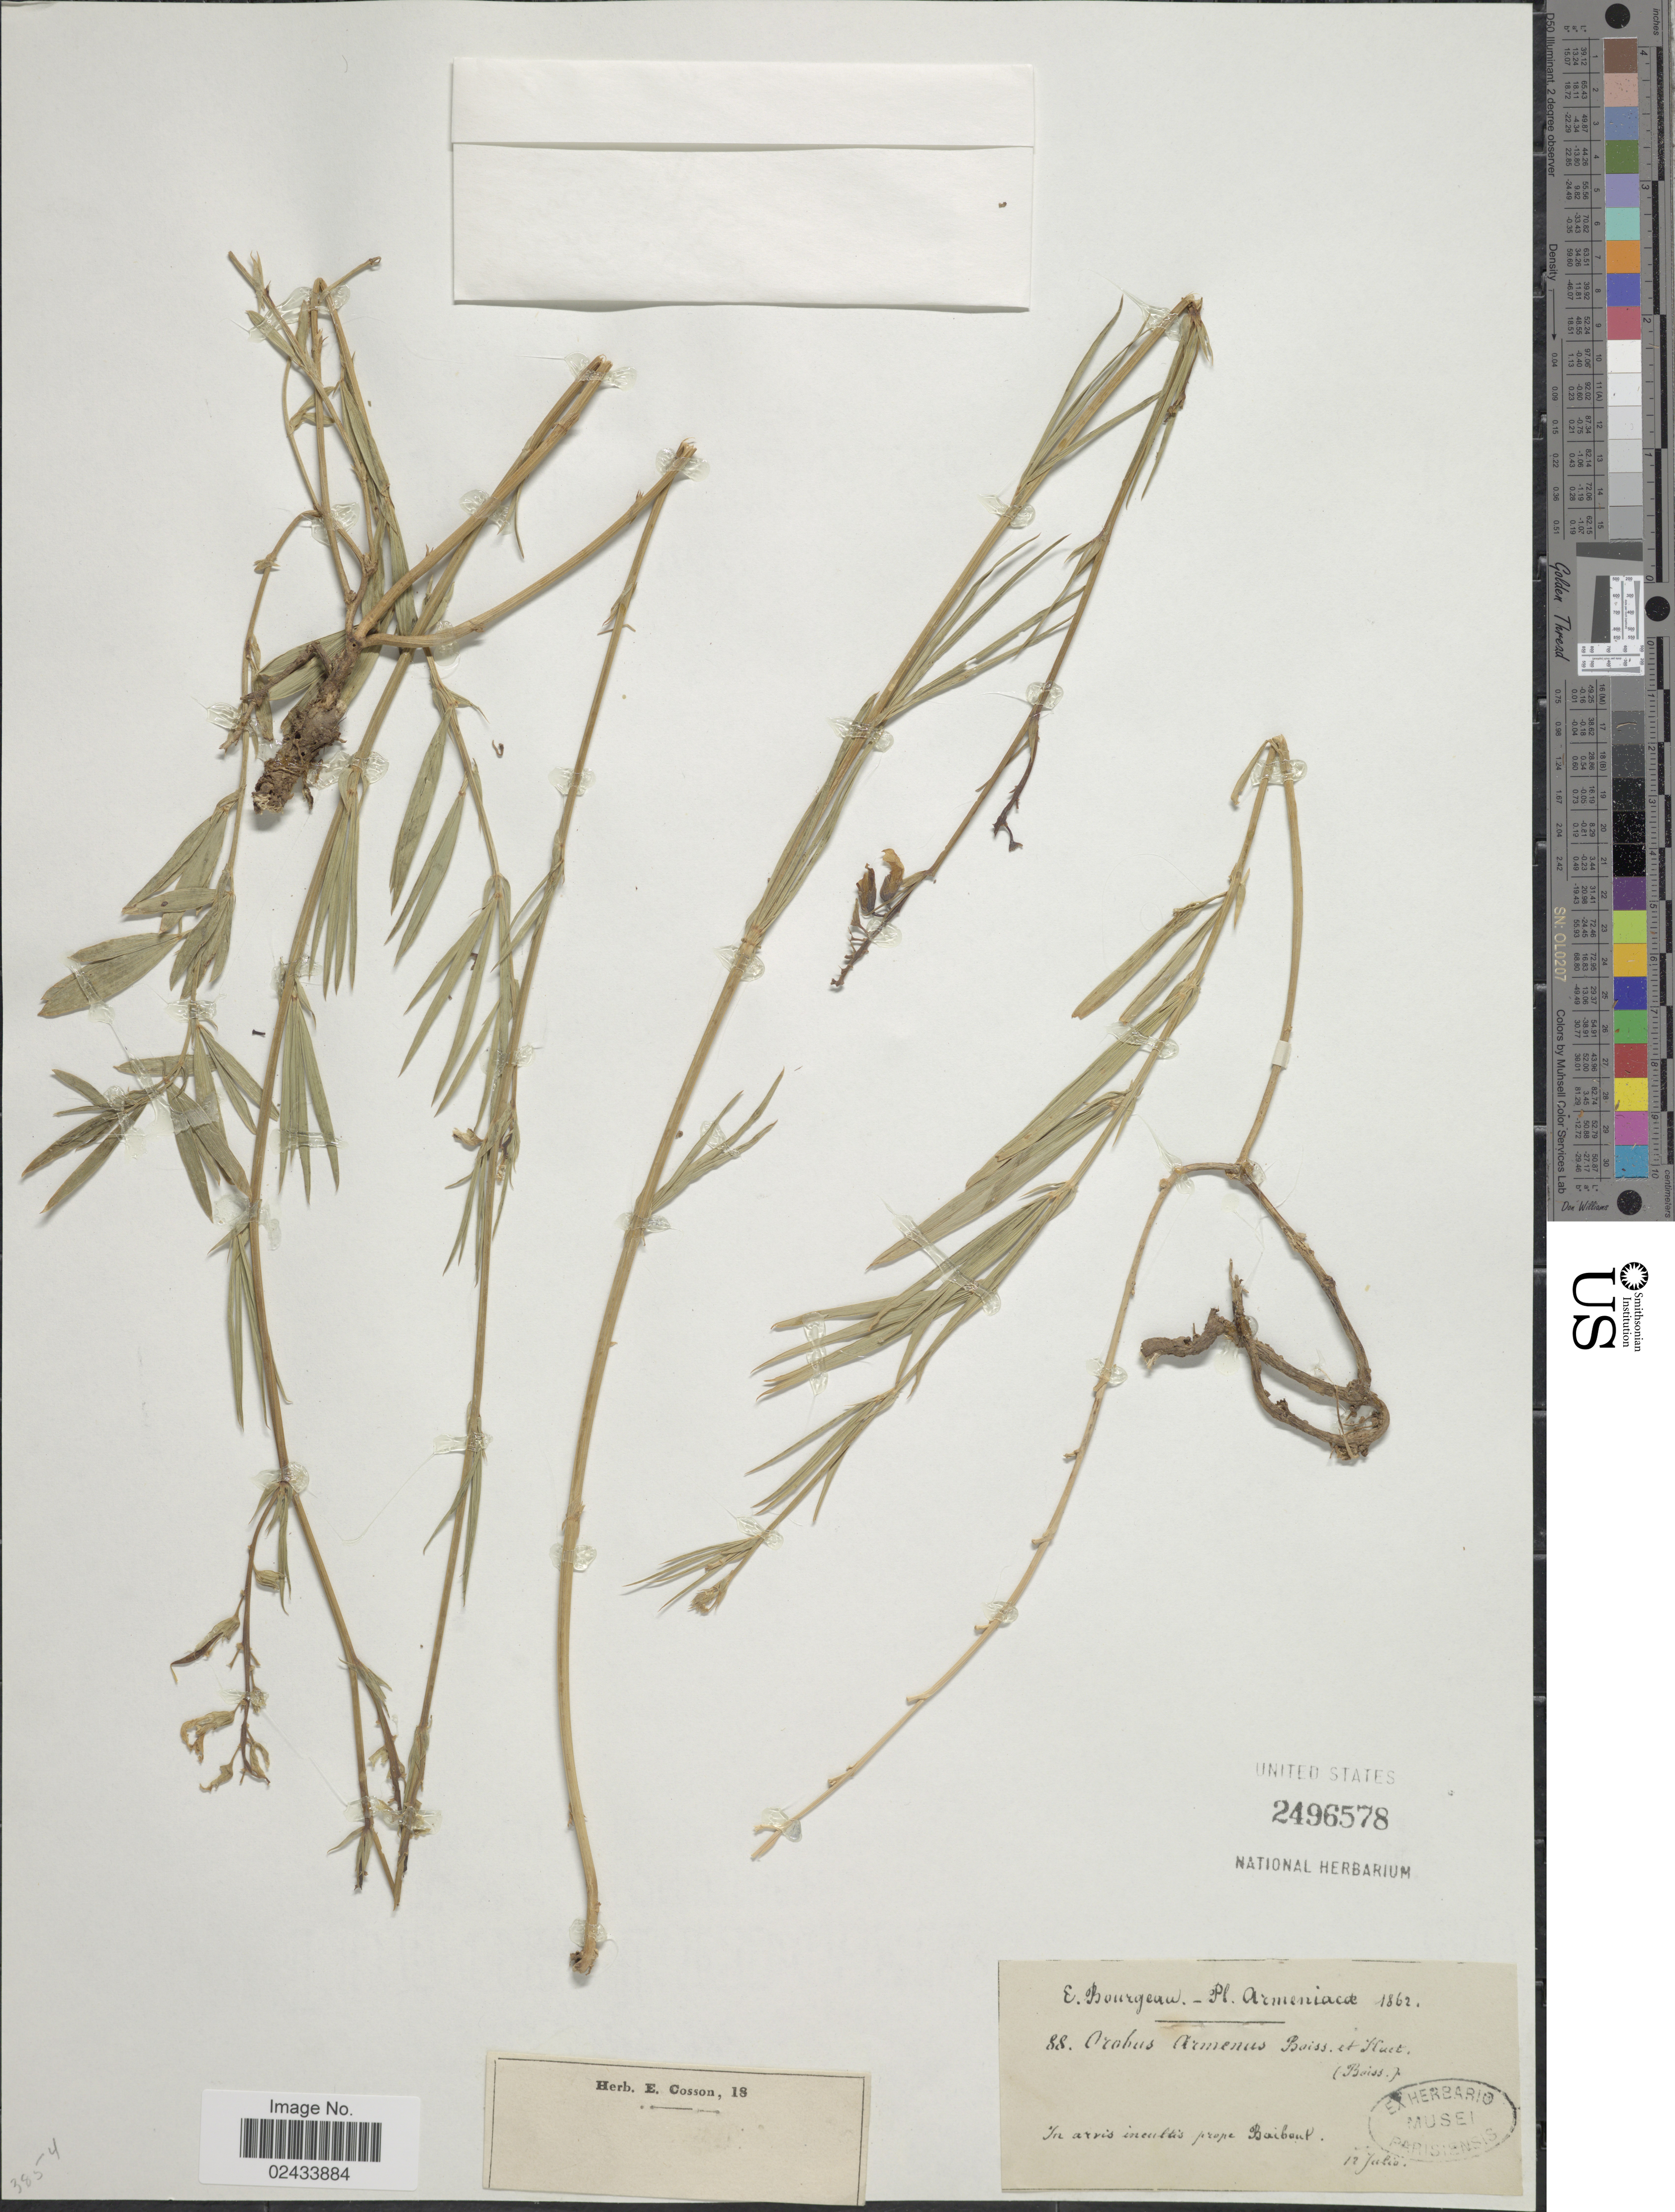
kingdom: Plantae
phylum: Tracheophyta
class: Magnoliopsida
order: Fabales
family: Fabaceae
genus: Lathyrus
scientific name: Lathyrus armenus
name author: (Boiss. & A. Huet) Čelak.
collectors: E. Bourgeau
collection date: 1862-07-17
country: Turkey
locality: In arvis incultis prope Baibout.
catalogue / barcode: US 2496578